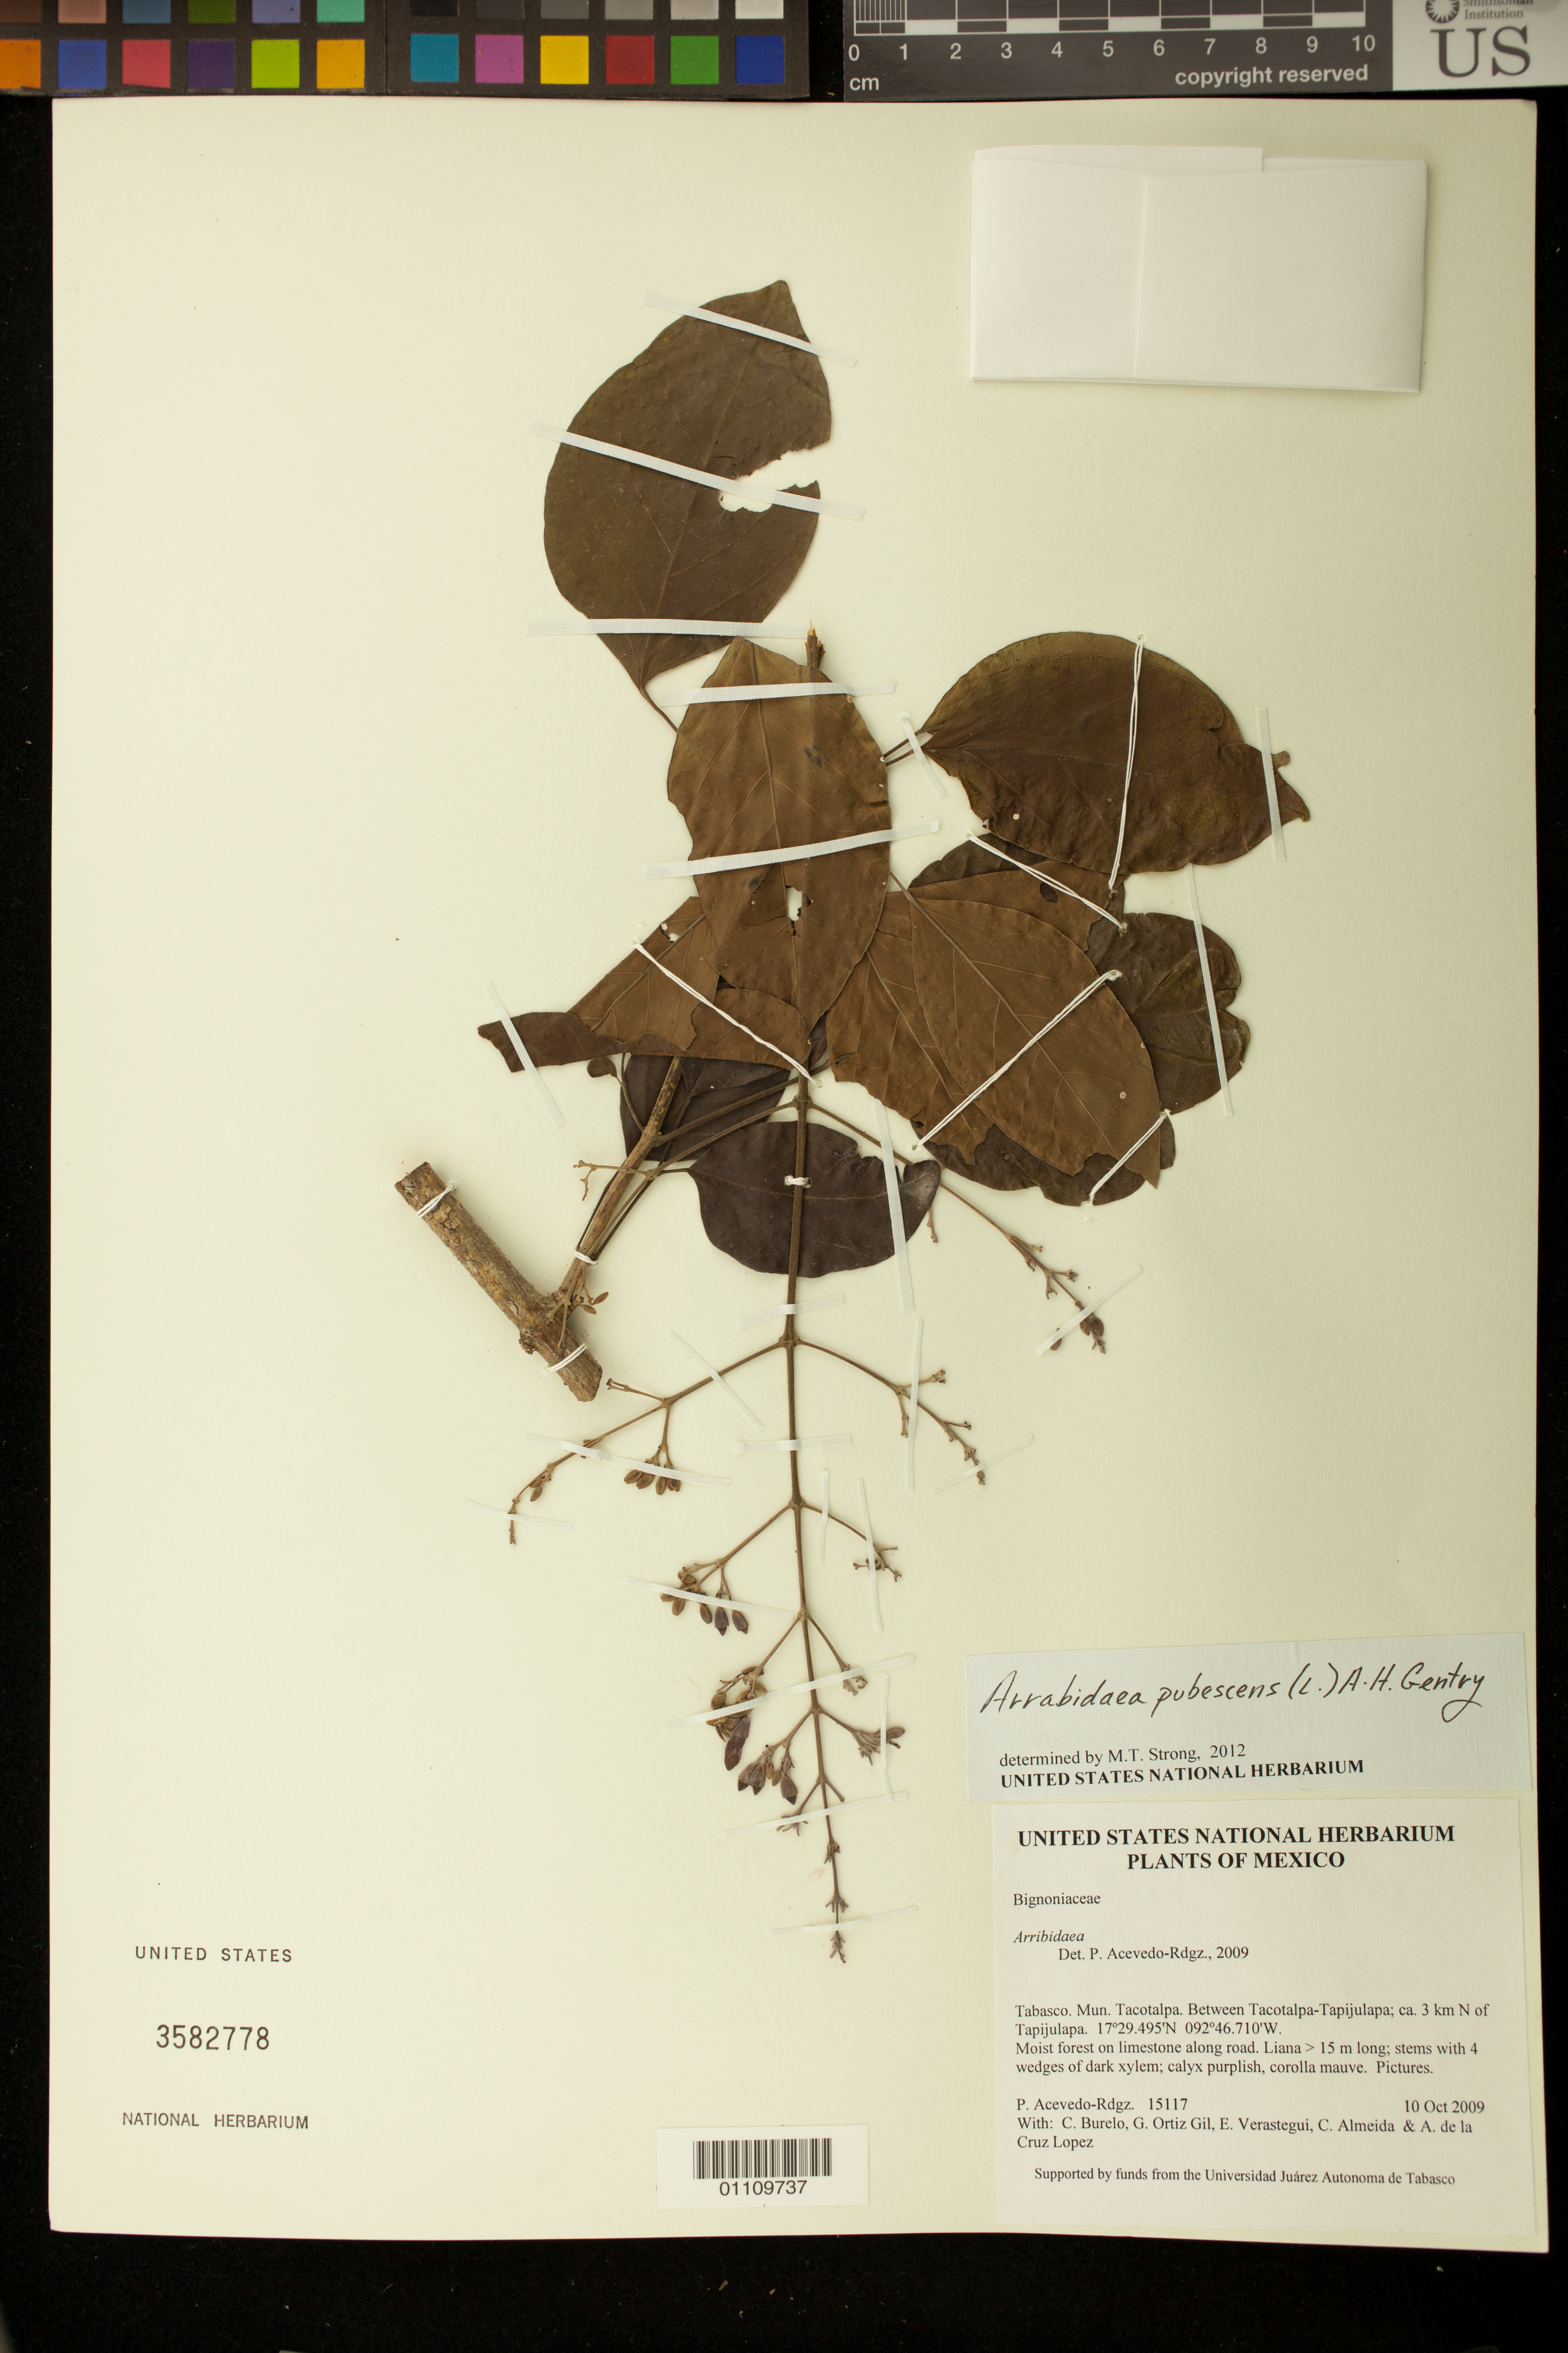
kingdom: Plantae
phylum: Tracheophyta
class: Magnoliopsida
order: Lamiales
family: Bignoniaceae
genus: Arrabidaea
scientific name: Arrabidaea pubescens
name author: (L.) A.H. Gentry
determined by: Strong, M. T., (US), Smithsonian Institution - National Museum of Natural History (UNITED STATES)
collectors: P. Acevedo-Rodr., C. Burelo, G. Ortiz, E. Verastegui, C. Almeida & A. de la Cruz Lopez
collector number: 15117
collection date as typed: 10 Oct 2009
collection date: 2009-10-10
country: Mexico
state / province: Tabasco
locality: Mun. Tacotalpa. Between Tacotalpa-Tapijulapa; ca. 3 km N of Tapijulapa.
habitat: Moist forest on limestone along road.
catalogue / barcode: US 3582778